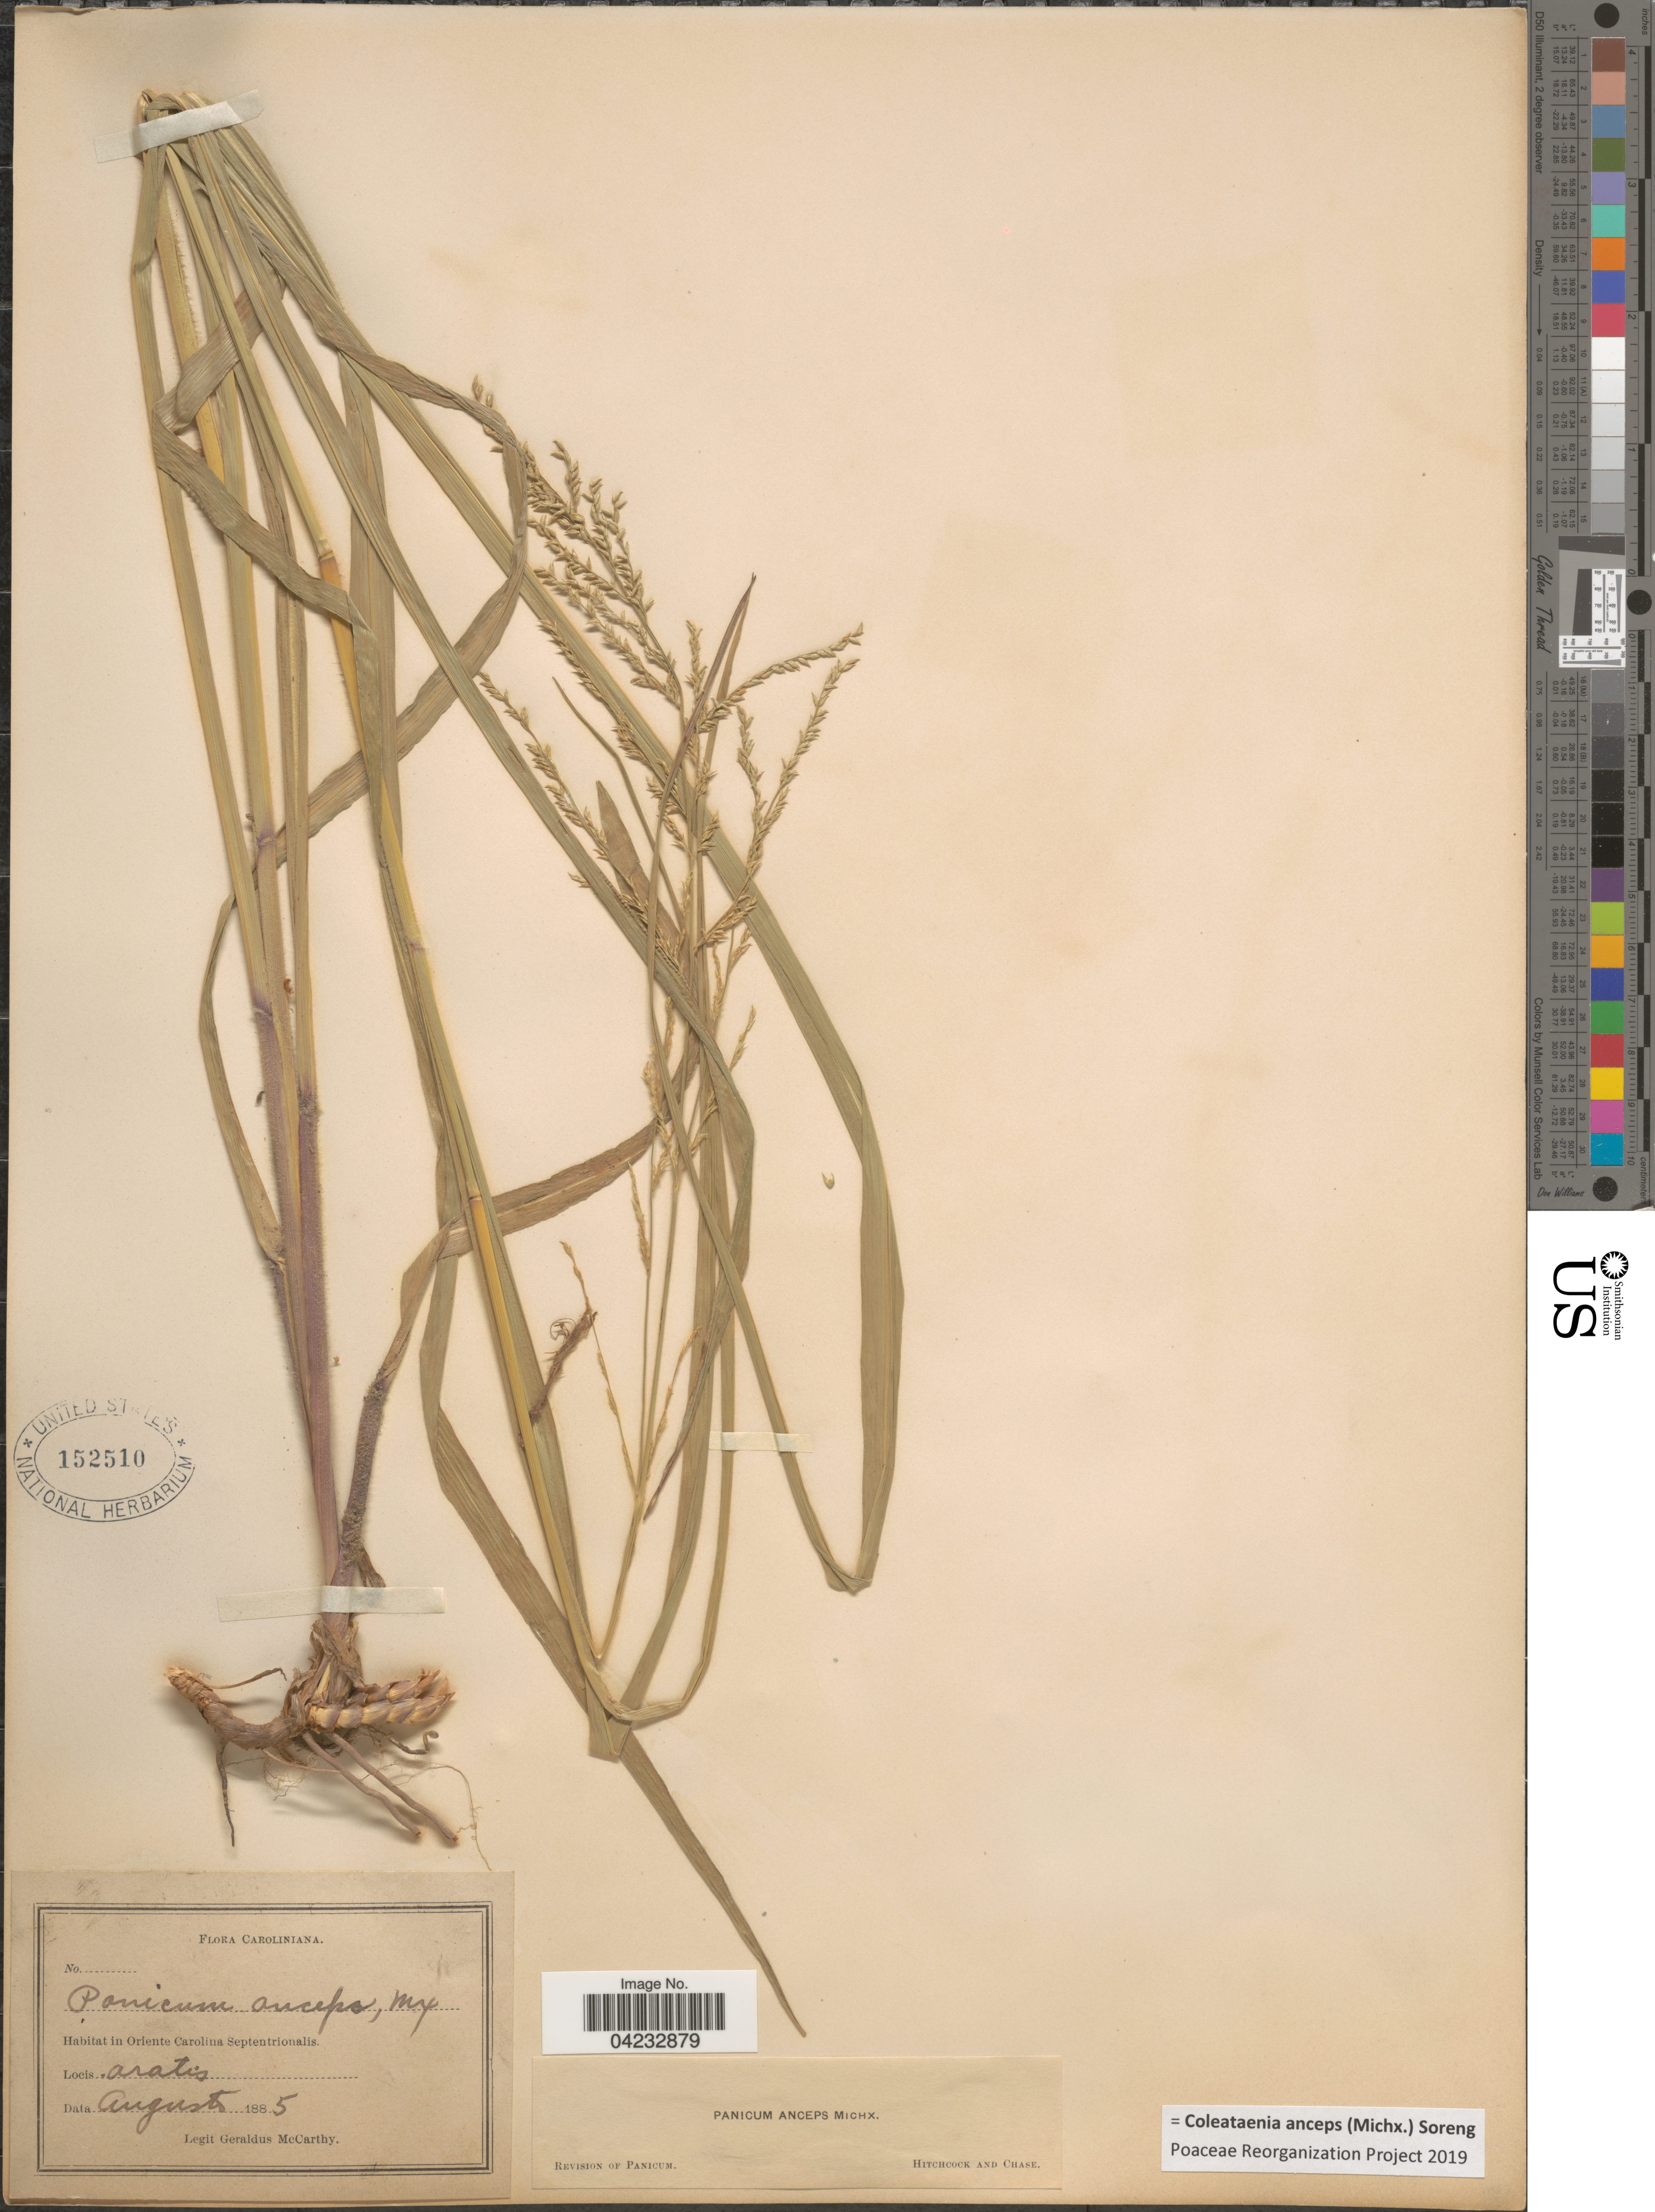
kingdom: Plantae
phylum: Tracheophyta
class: Liliopsida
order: Poales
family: Poaceae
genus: Coleataenia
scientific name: Coleataenia anceps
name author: (Michx.) Soreng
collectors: M. McCarthy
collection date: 1885-08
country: United States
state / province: North Carolina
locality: In Oriente Carolina Septentrionalis. Aratis.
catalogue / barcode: US 152510